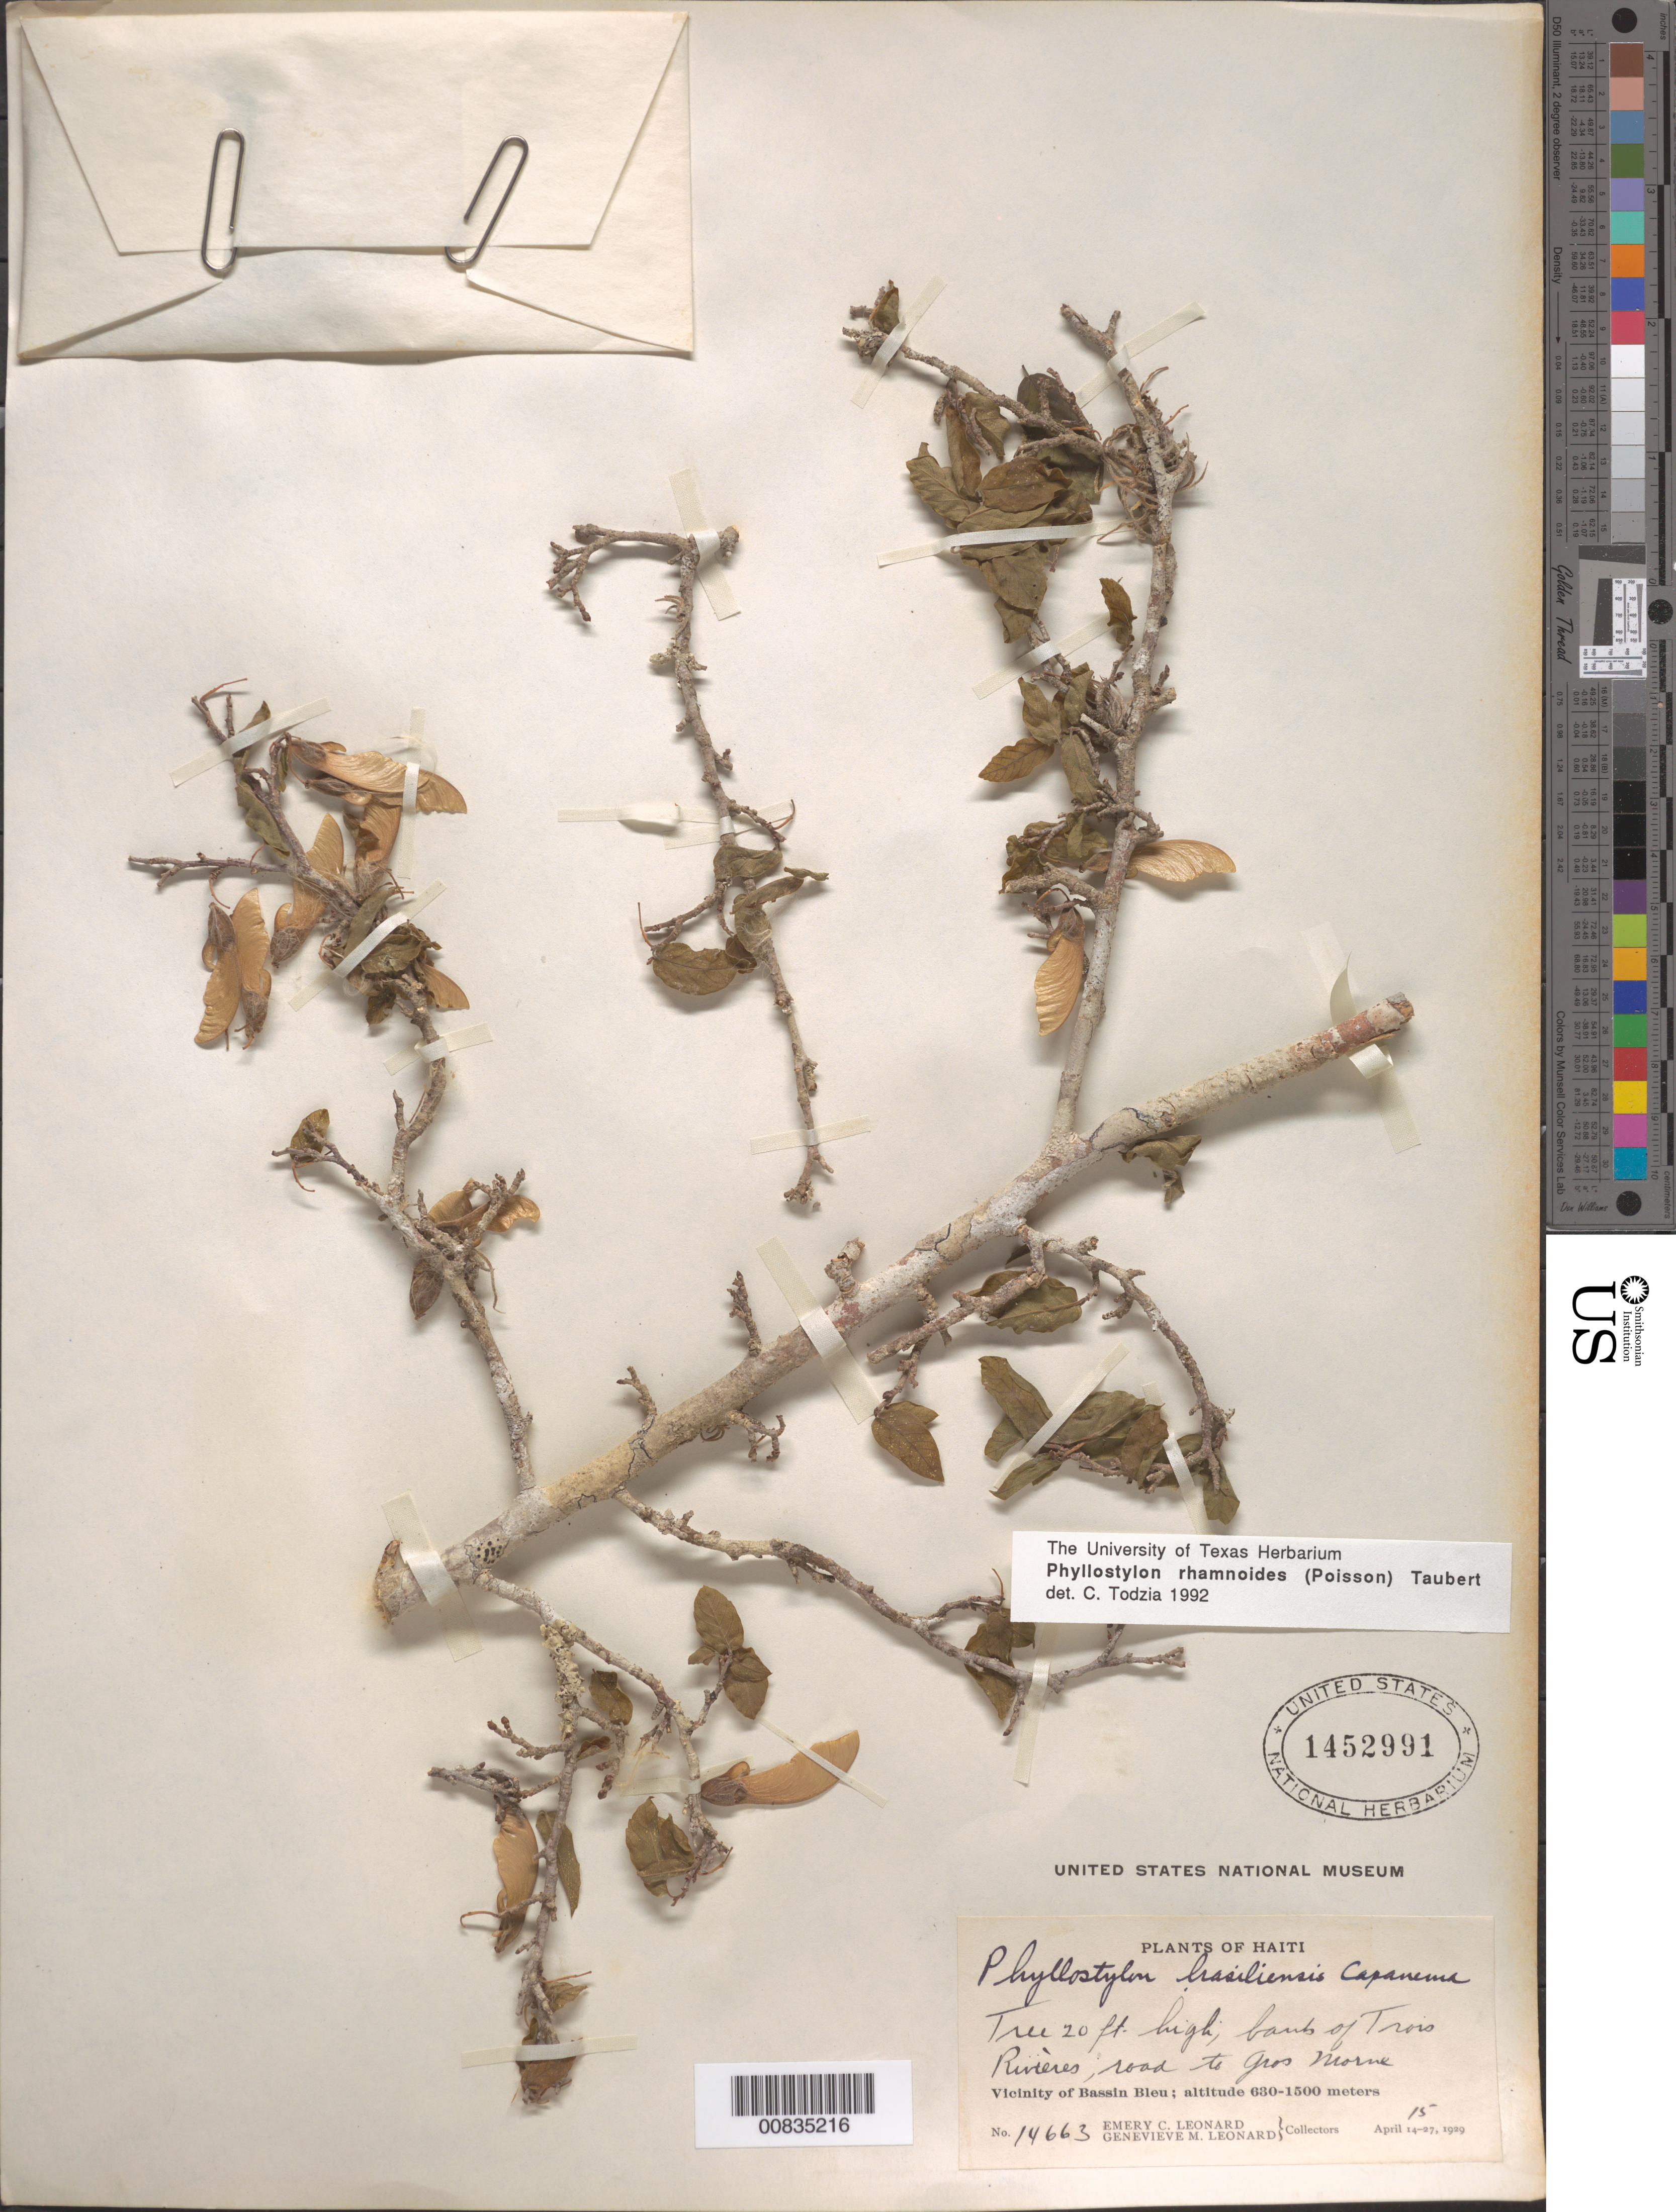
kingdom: Plantae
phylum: Tracheophyta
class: Magnoliopsida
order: Rosales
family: Ulmaceae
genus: Phyllostylon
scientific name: Phyllostylon rhamnoides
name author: (J. Poiss.) Taub.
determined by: Todzia, C. A., (TEX), University of Texas Austin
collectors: E. C. Leonard & G. M. Leonard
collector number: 14663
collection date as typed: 15 Apr 1929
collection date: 1929-04-15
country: Haiti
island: Hispaniola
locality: Vicinity of Bassin Bleu. Bank of Trois Rivières; road to Gros Morne.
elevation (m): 630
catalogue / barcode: US 1452991